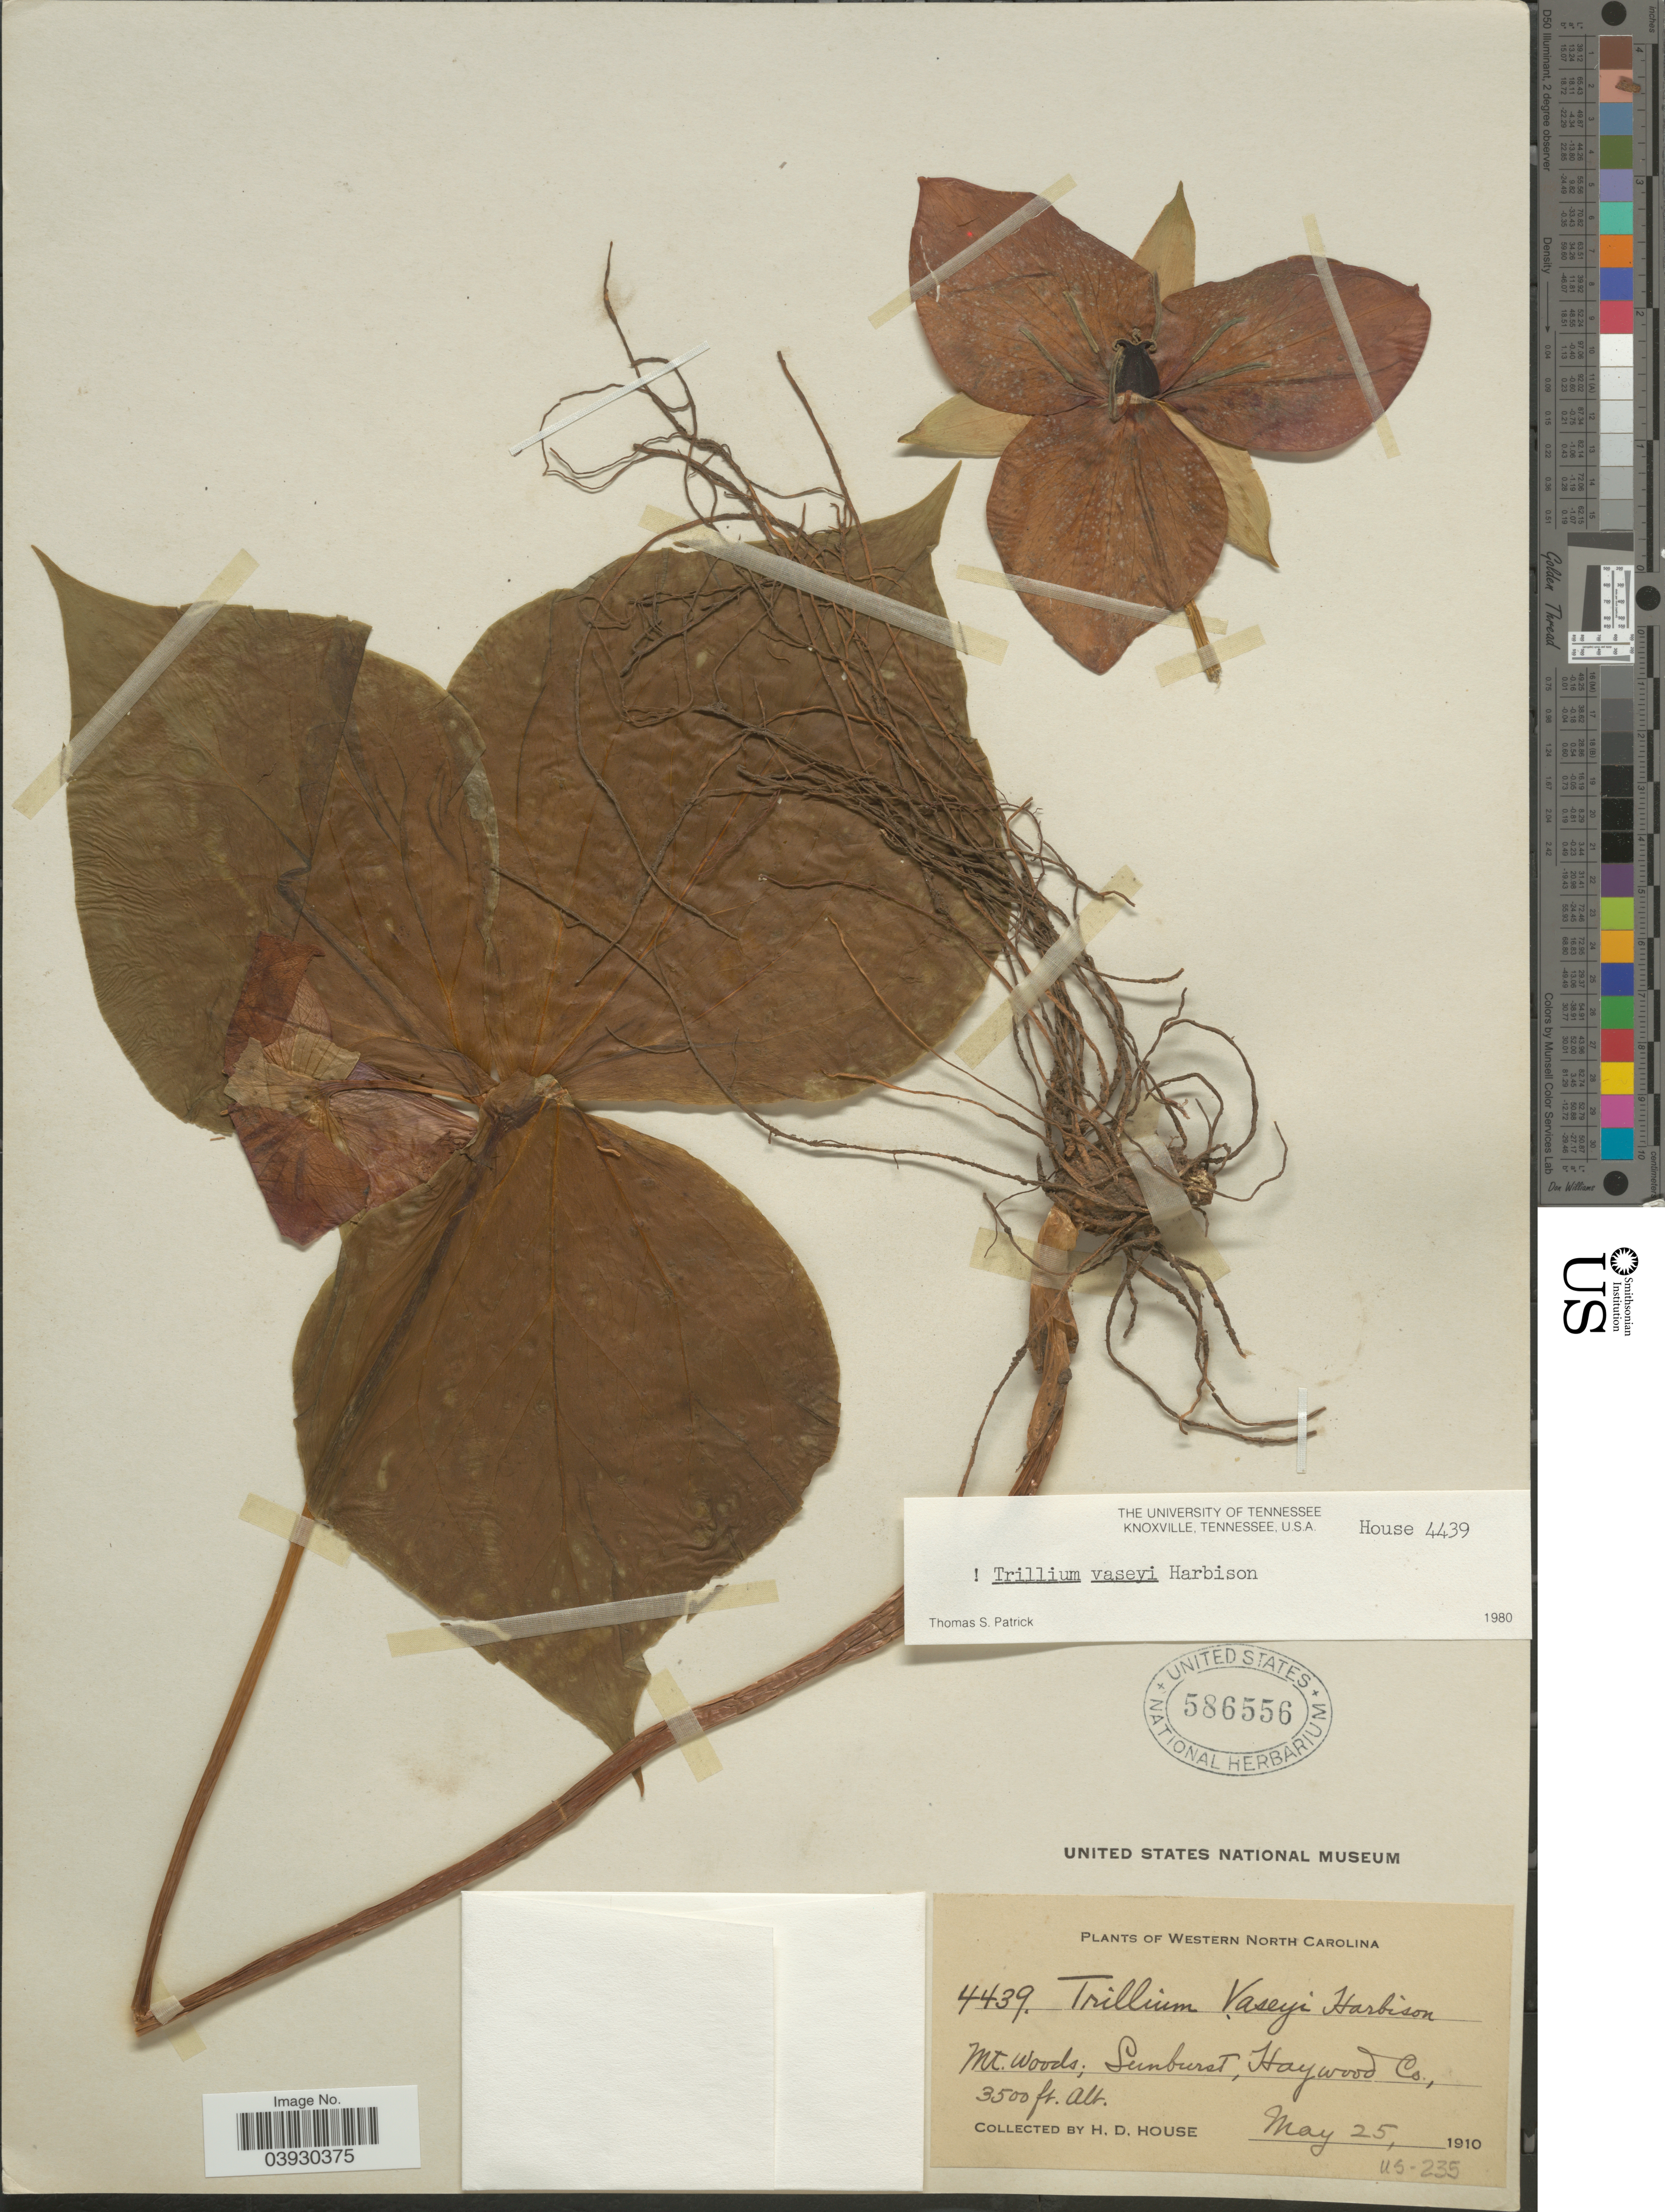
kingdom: Plantae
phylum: Tracheophyta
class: Liliopsida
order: Liliales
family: Melanthiaceae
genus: Trillium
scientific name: Trillium vaseyi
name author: Harb.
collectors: H. D. House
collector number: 4439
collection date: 1910-05-25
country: United States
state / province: North Carolina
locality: Western North Carolina. Mt. Woods; Sunburst, Haywood Co.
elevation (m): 1067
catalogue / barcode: US 586556